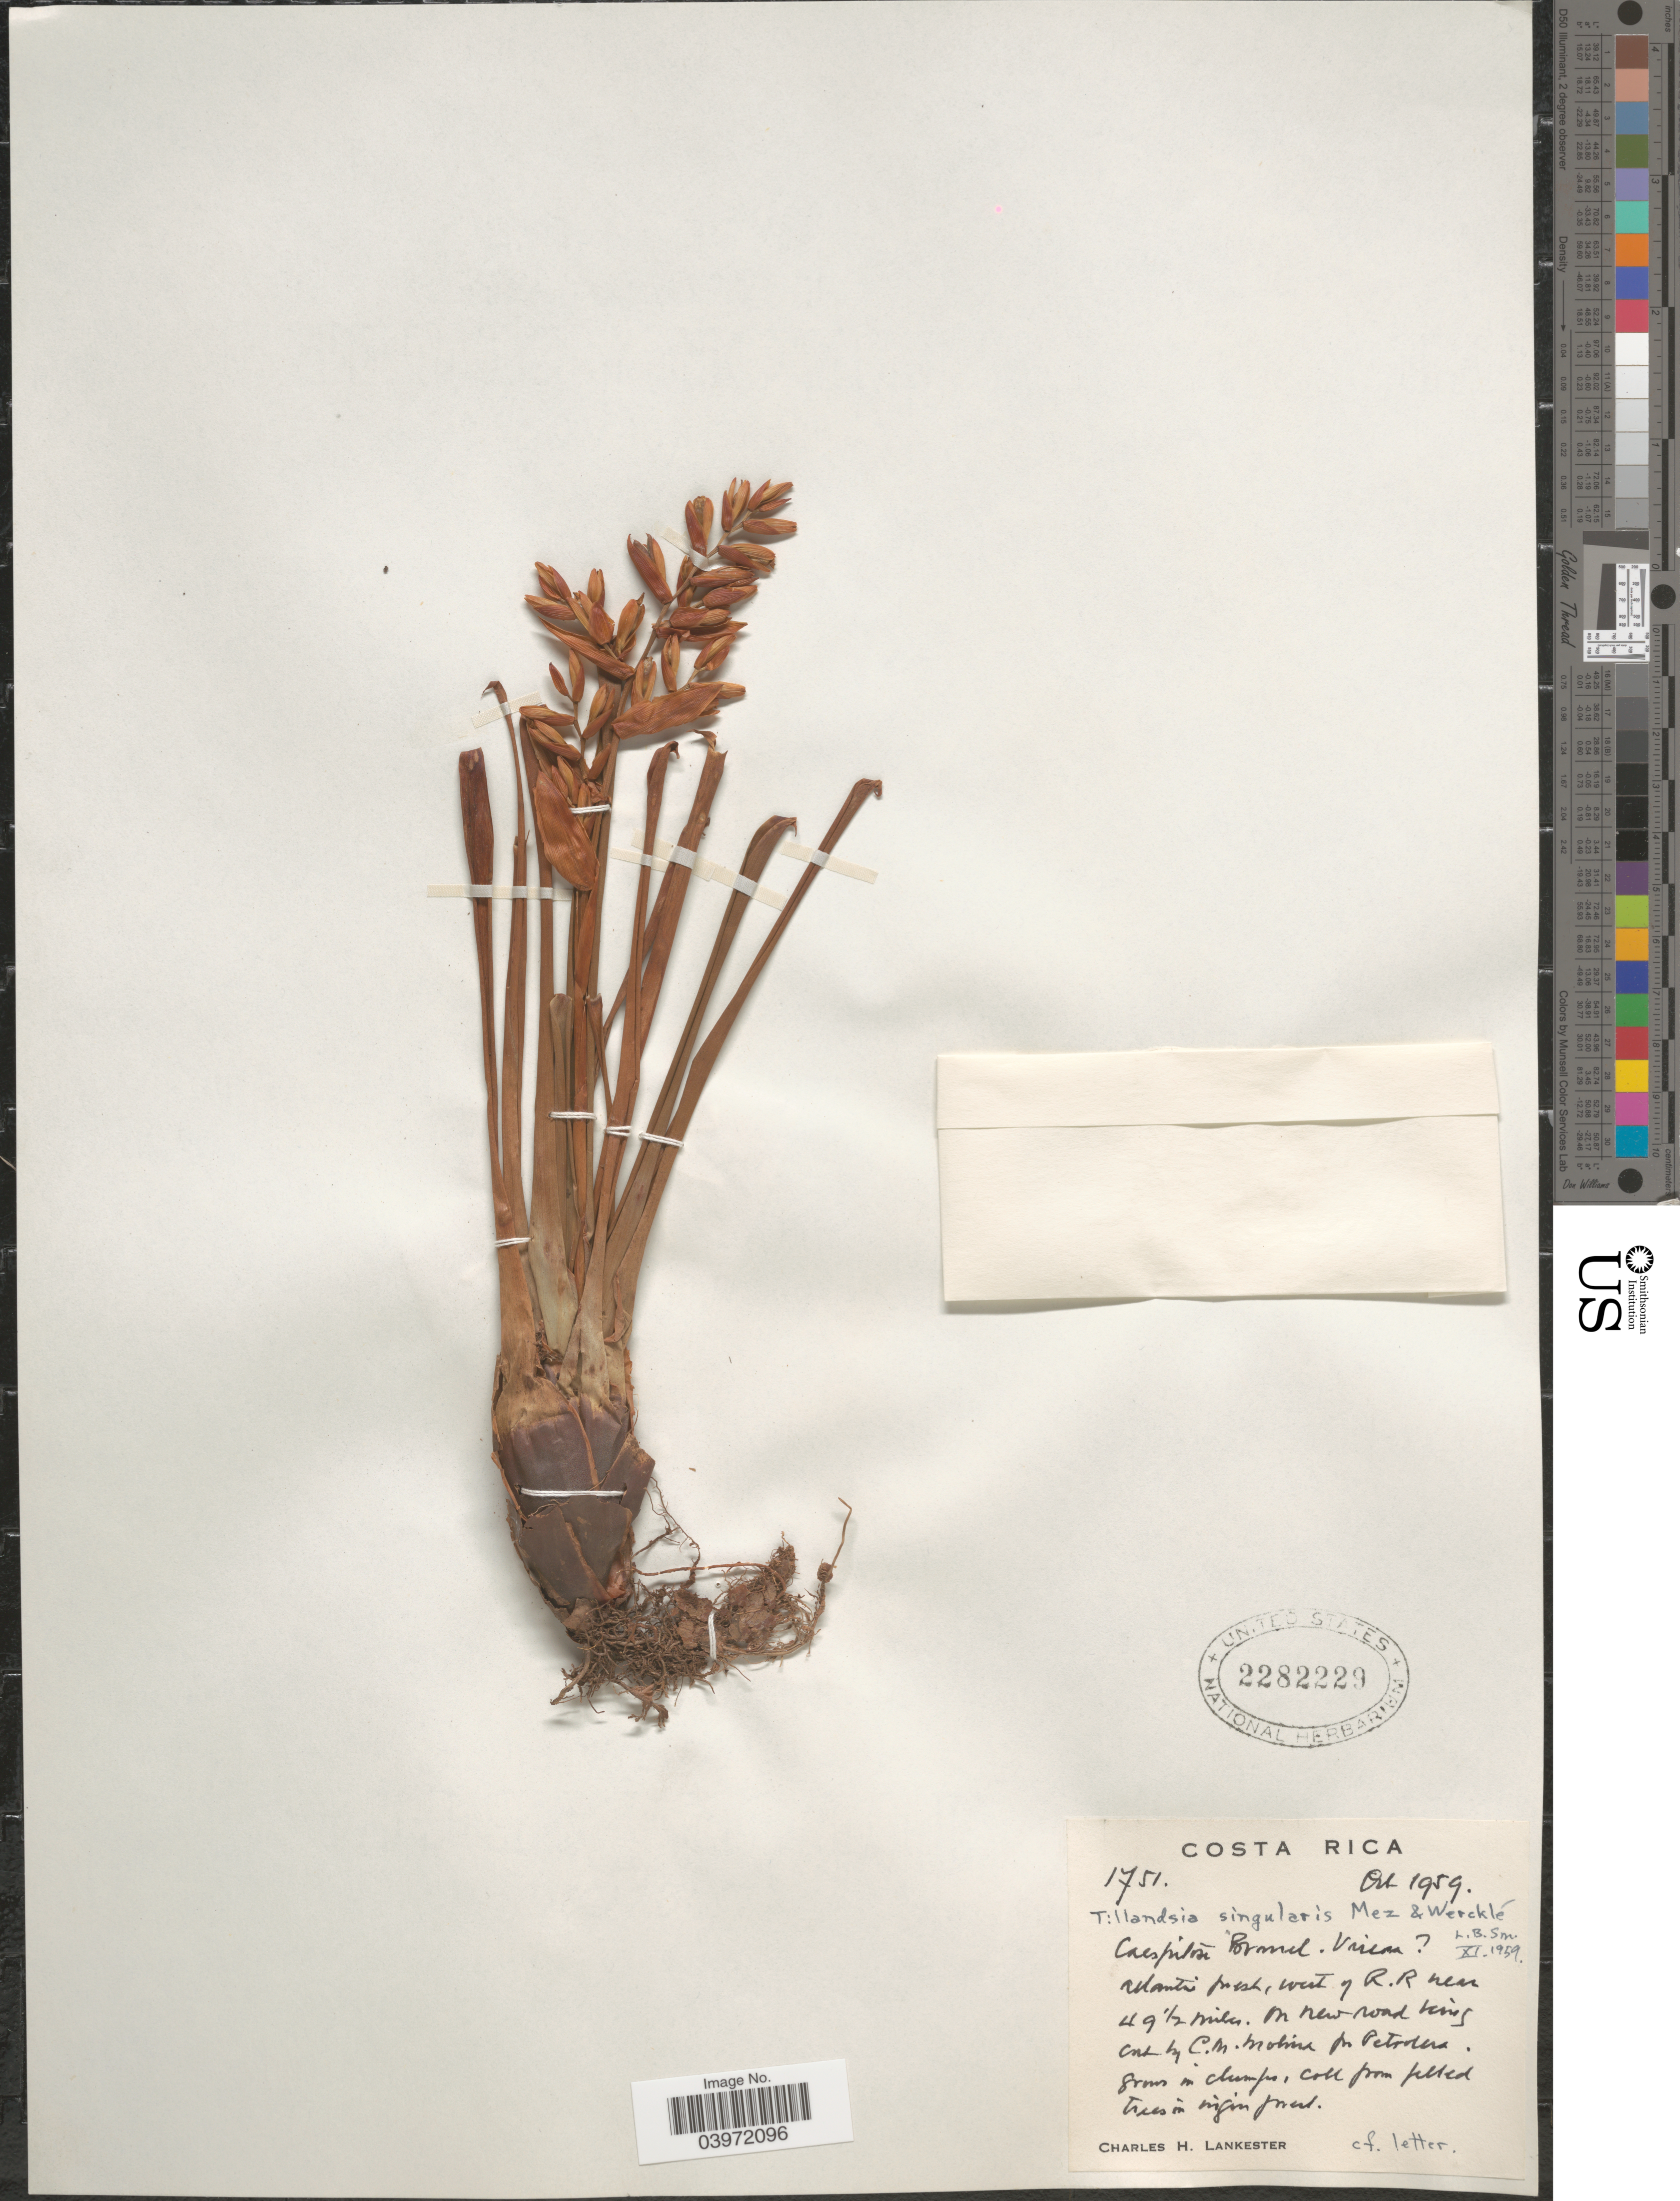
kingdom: Plantae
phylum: Tracheophyta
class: Liliopsida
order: Poales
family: Bromeliaceae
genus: Tillandsia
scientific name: Tillandsia singularis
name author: Mez & Wercklé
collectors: C. H. Lankester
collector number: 1751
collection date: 1959-10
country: Costa Rica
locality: West of R.R near 49½ miles.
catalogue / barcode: US 2282229